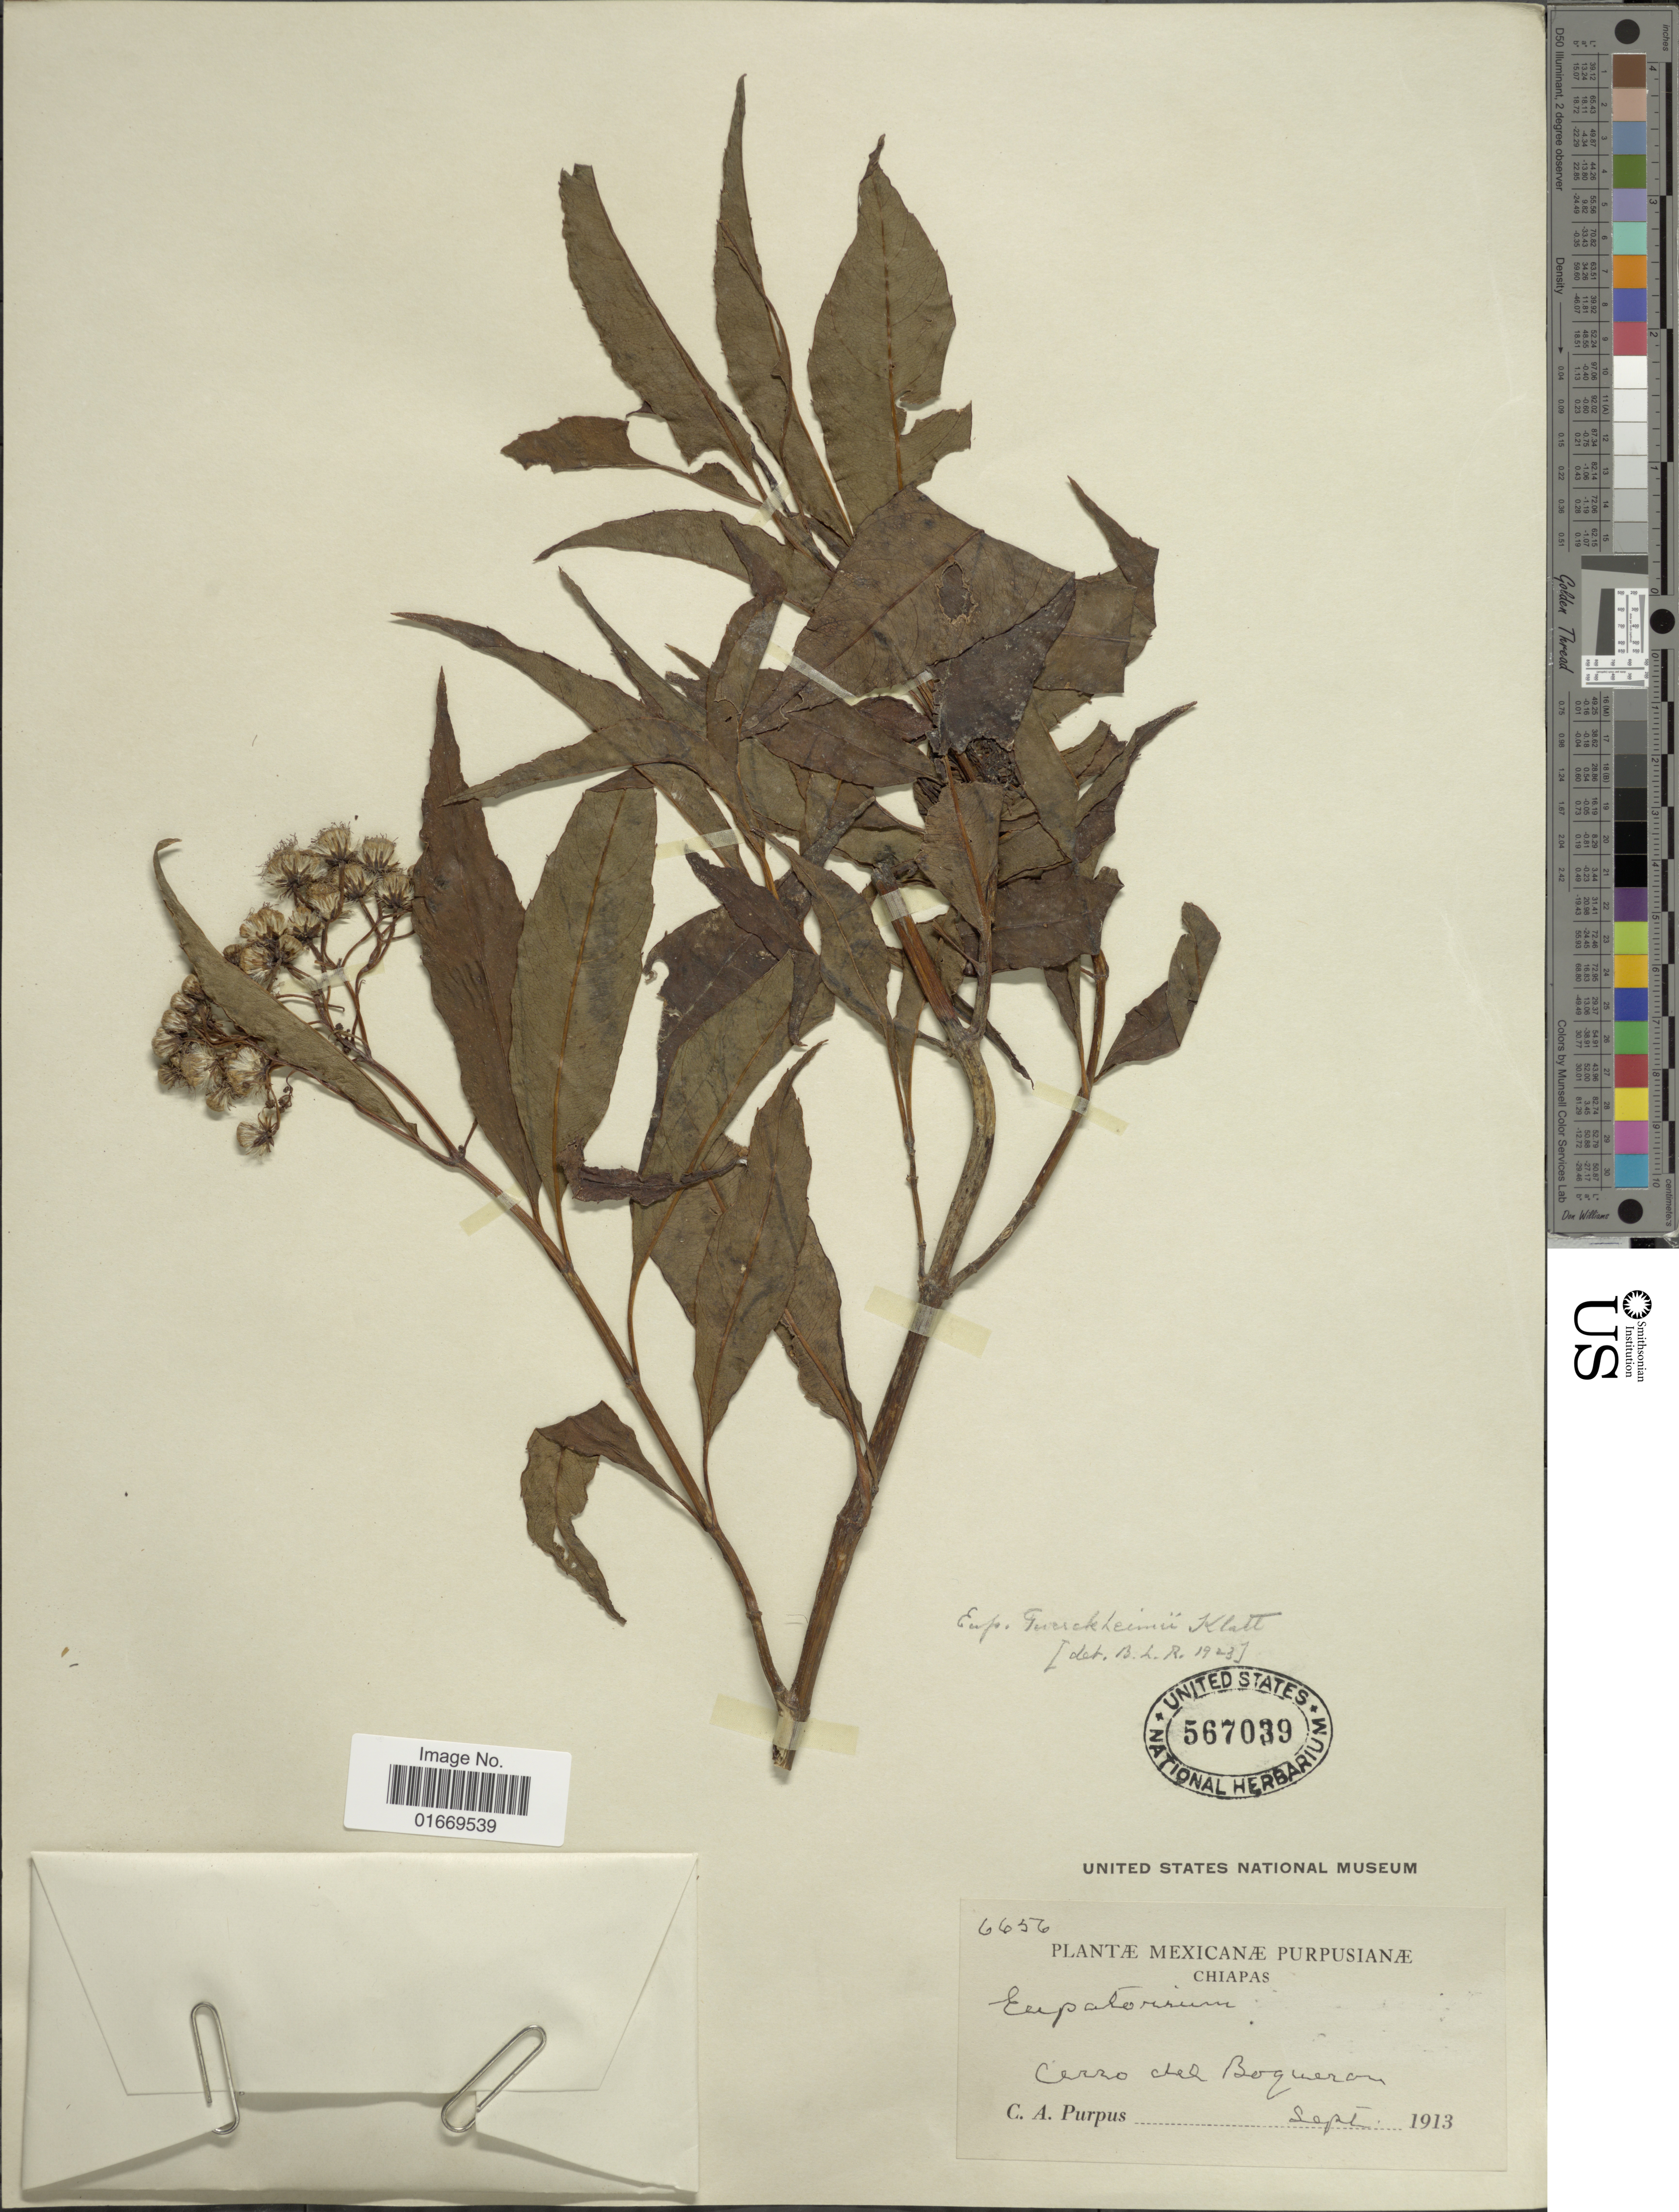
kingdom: Plantae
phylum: Tracheophyta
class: Magnoliopsida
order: Asterales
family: Asteraceae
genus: Bartlettina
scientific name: Bartlettina tuerckheimii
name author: (Klatt) R.M. King & H. Rob.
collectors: C. A. Purpus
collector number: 6656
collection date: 1913-09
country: Mexico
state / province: Chiapas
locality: Cerro del Boqueron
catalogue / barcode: US 567039